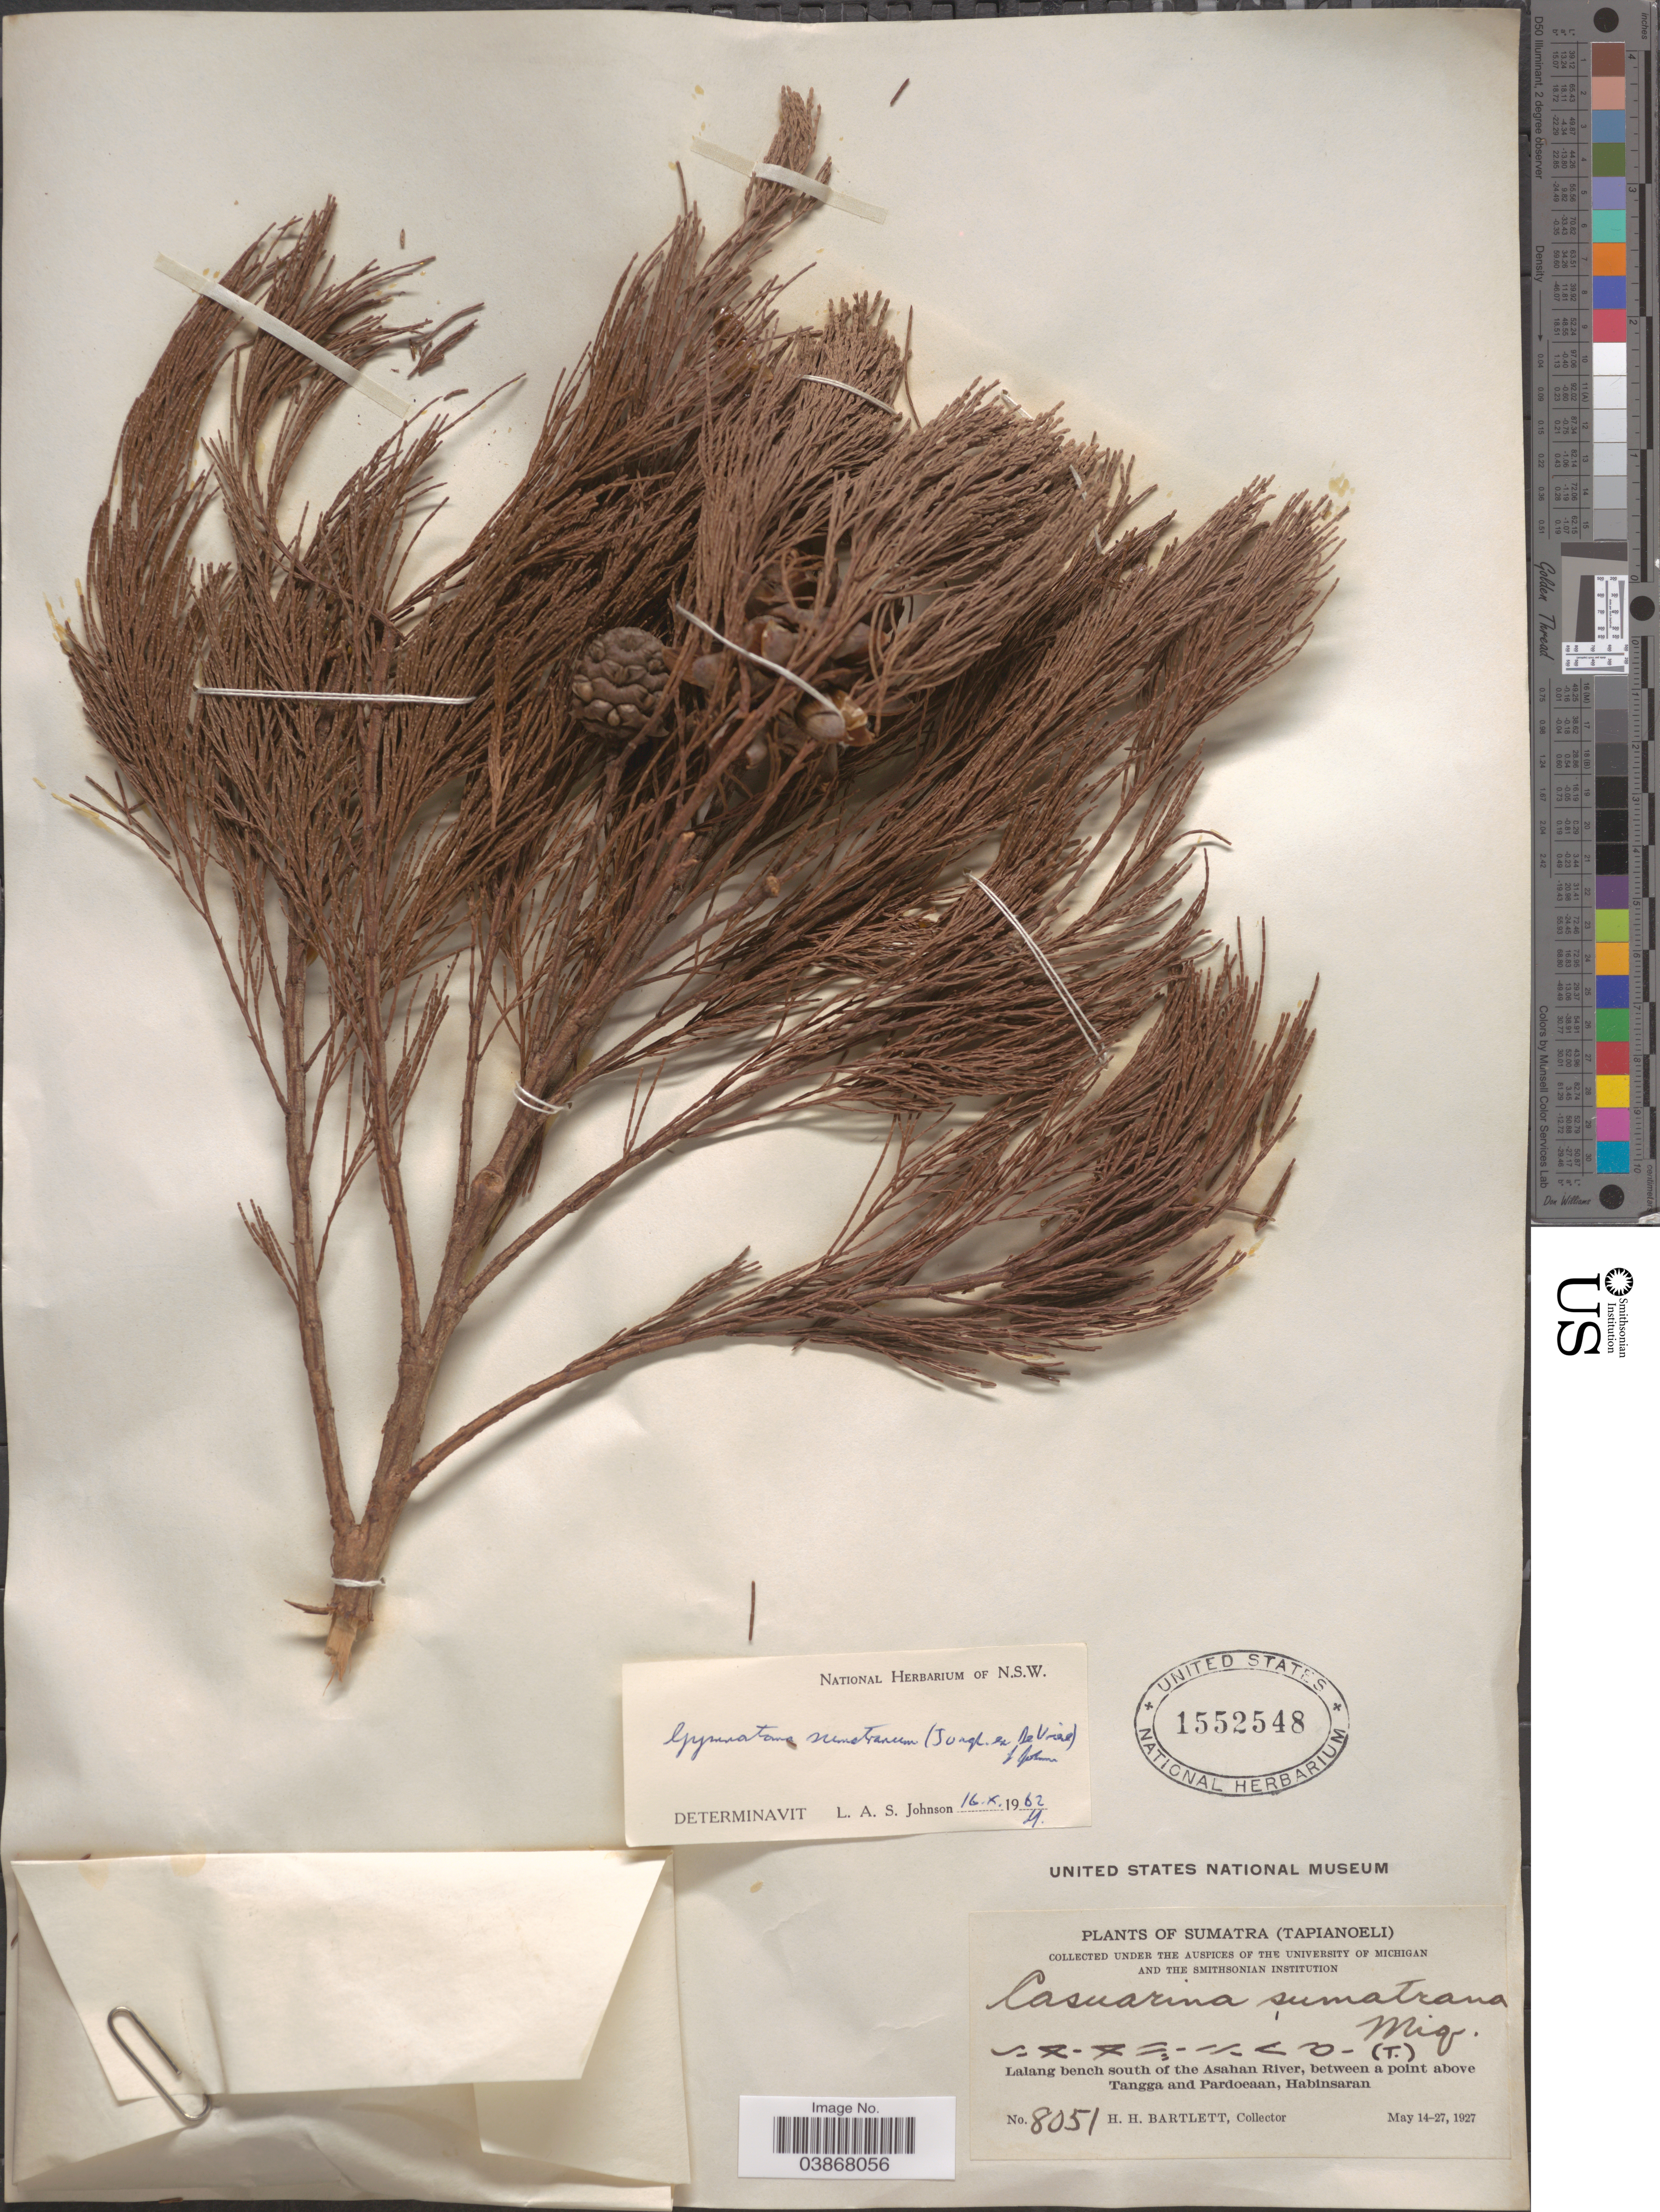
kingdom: Plantae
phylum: Tracheophyta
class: Magnoliopsida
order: Fagales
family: Casuarinaceae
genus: Gymnostoma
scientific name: Gymnostoma sumatranum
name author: (Jungh. ex de Vriese) L.A.S. Johnson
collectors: H. H. Bartlett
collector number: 8051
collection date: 1927-05-14/1927-05-27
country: Indonesia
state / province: Sumatra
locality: (Tapianoeli). Lalang bench south of the Asahan River, between a point above Tangga and Pardoeaan, Habinsaran.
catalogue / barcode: US 1552548